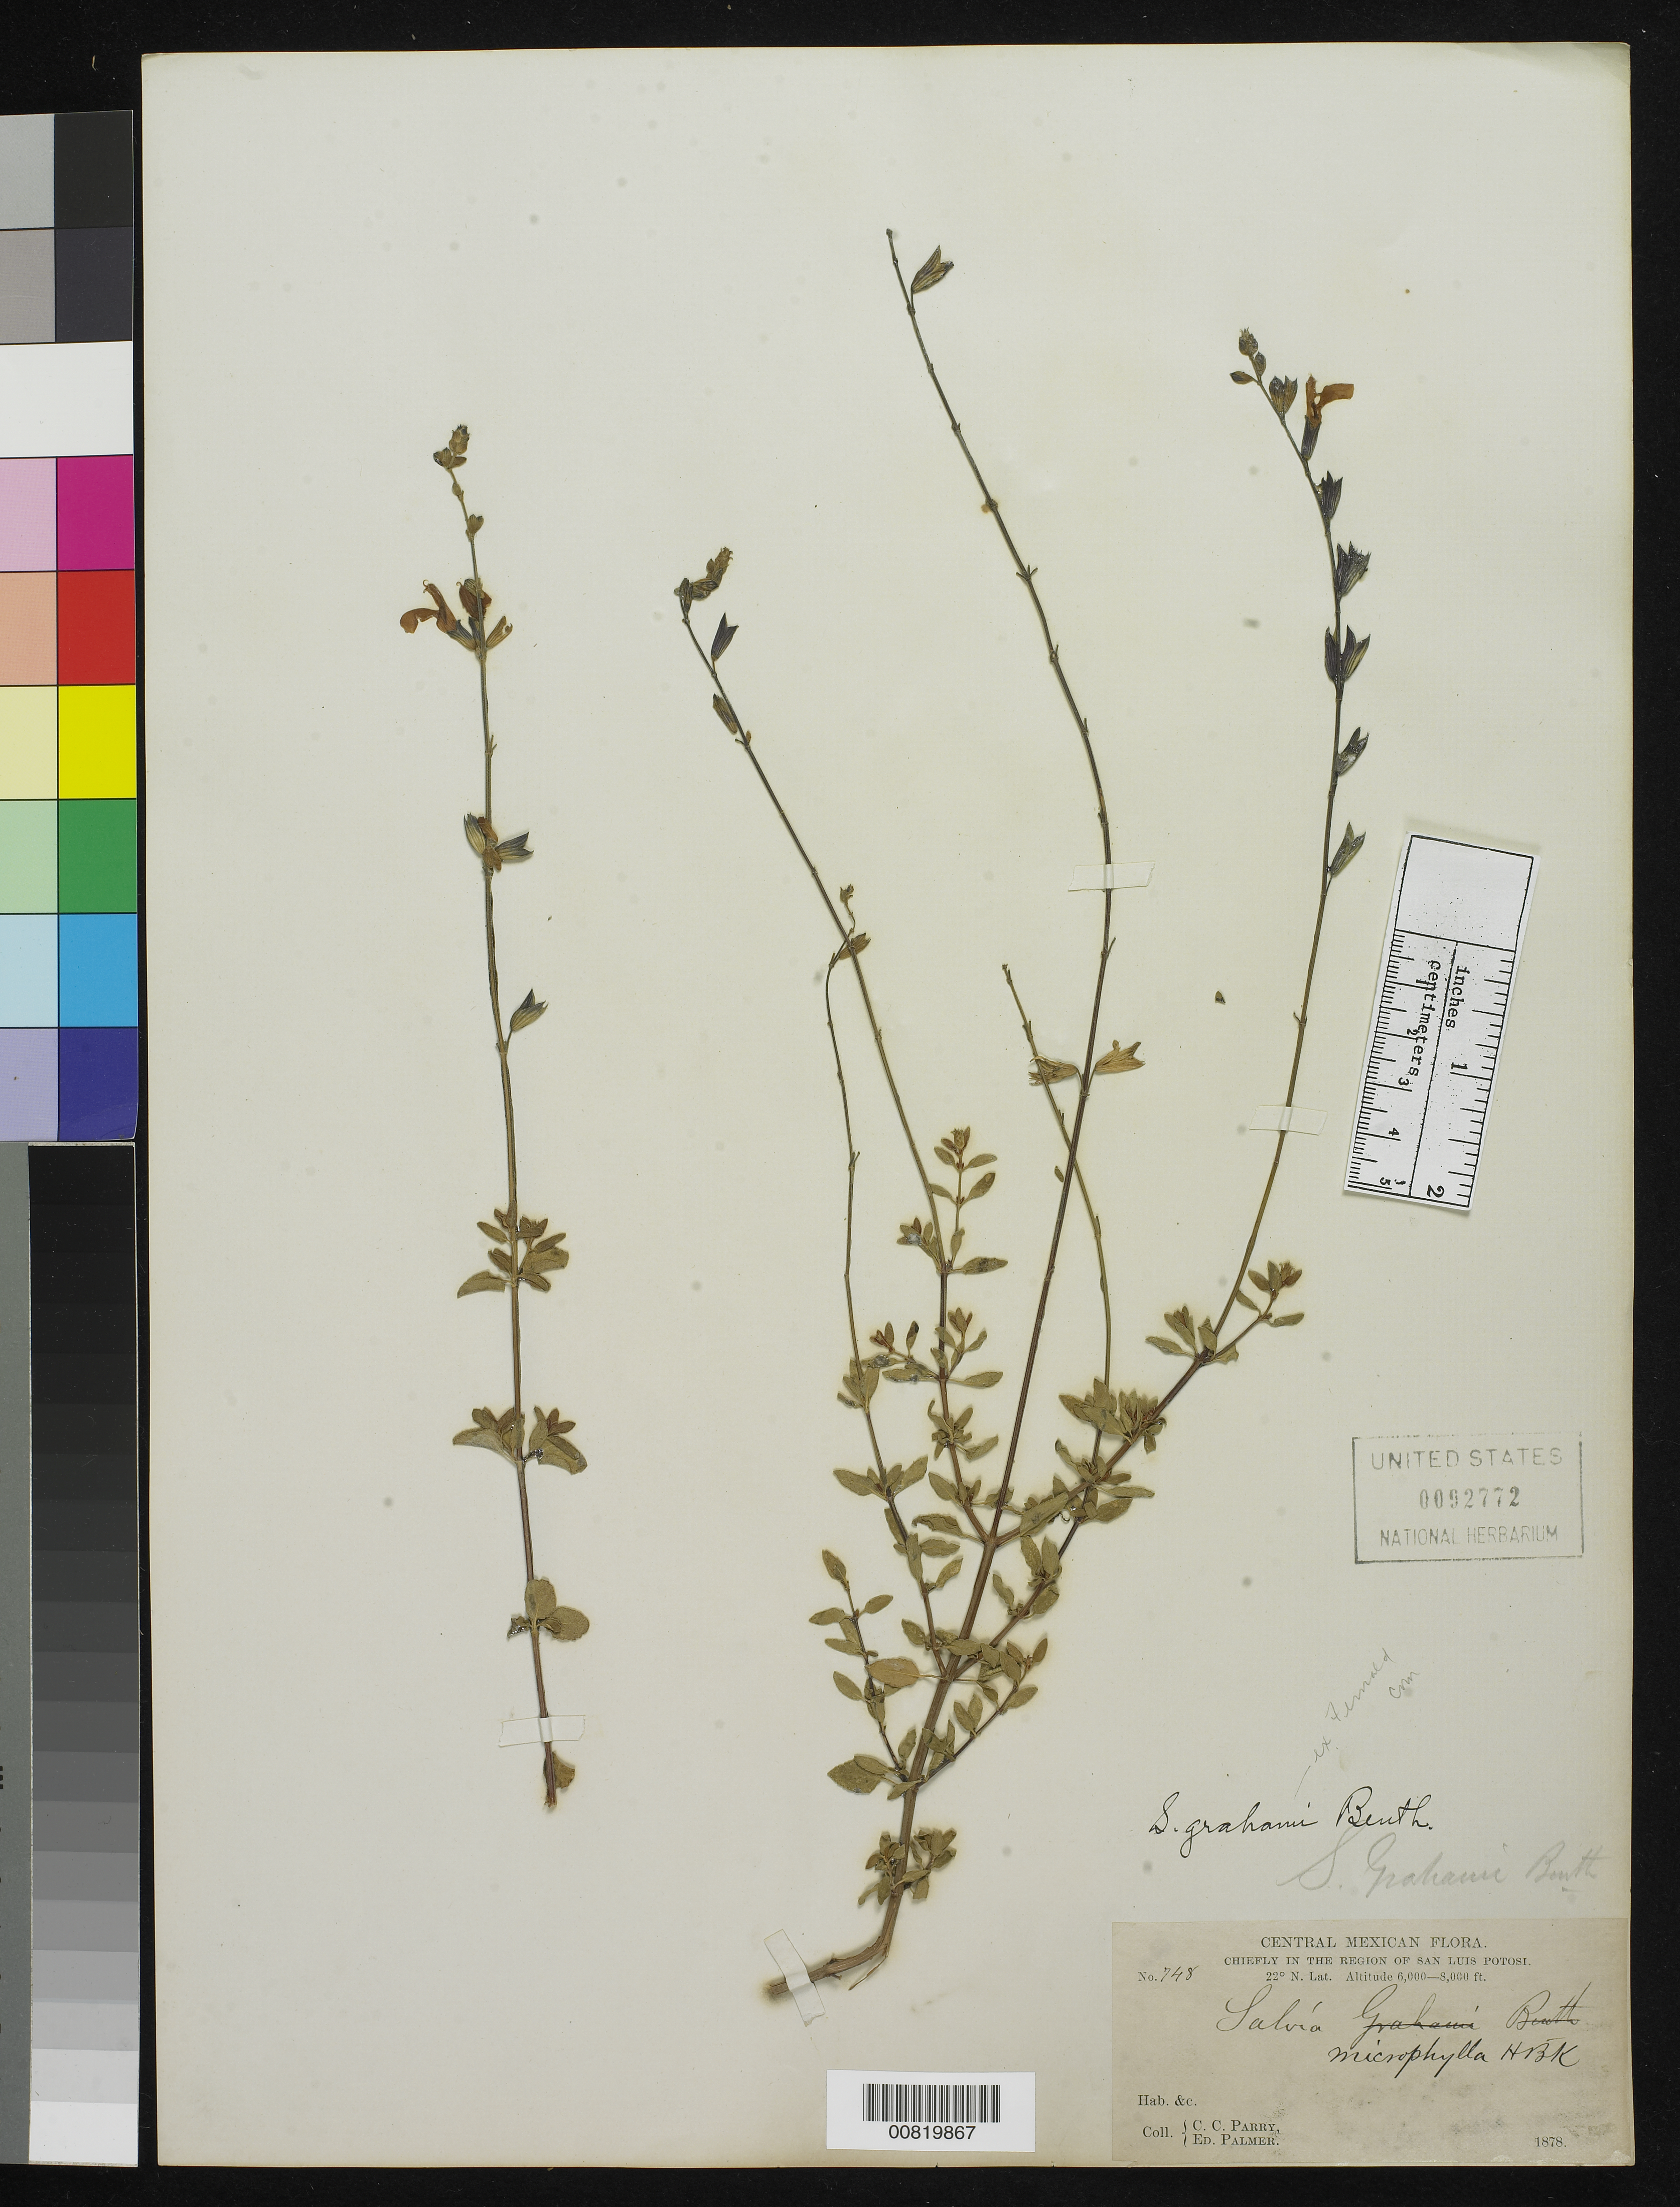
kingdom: Plantae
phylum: Tracheophyta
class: Magnoliopsida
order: Lamiales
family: Lamiaceae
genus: Salvia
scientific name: Salvia microphylla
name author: Kunth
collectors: C. C. Parry & E. Palmer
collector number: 748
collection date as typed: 1878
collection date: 1878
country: Mexico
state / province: San Luis Potosí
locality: Chiefly in the region of San Luis Potosí.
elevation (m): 1829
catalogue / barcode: US 92772